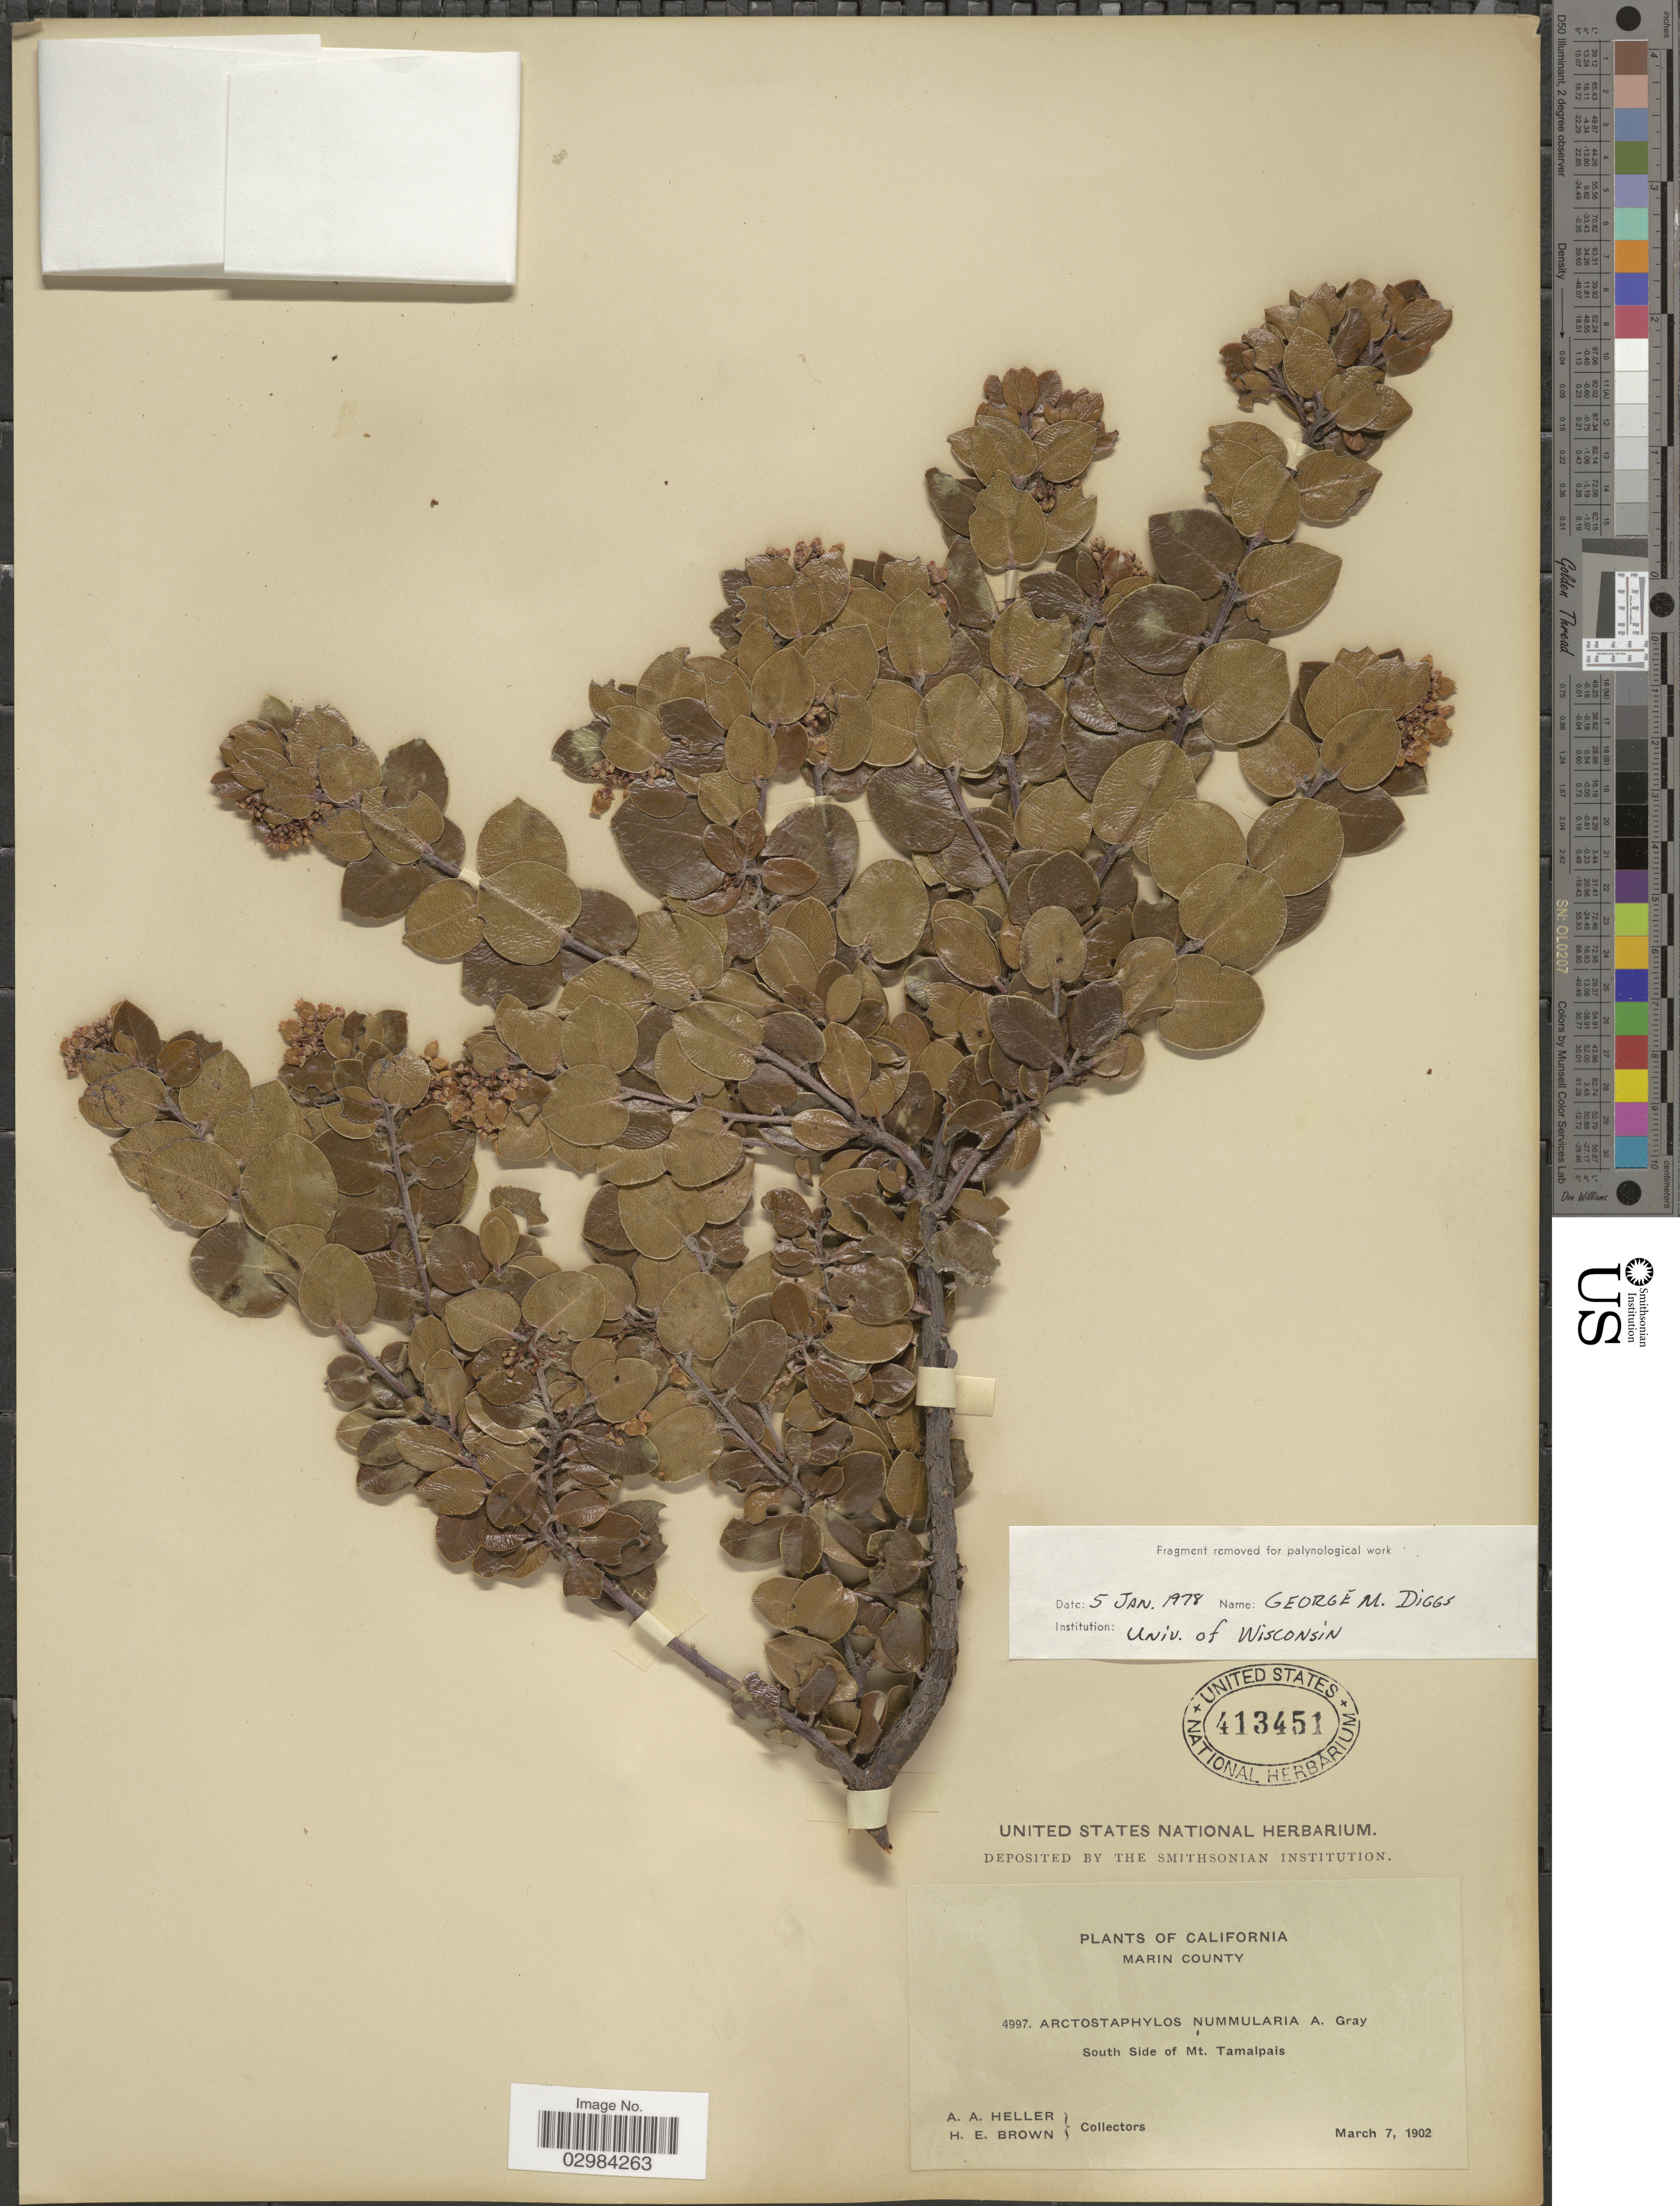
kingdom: Plantae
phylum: Tracheophyta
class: Magnoliopsida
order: Ericales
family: Ericaceae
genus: Arctostaphylos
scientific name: Arctostaphylos nummularia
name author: A. Gray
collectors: A. A. Heller & H. E. Brown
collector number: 4997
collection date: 1902-03-07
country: United States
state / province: California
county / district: Marin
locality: Marin County, South side of Mt. Tamalpais.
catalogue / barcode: US 413451